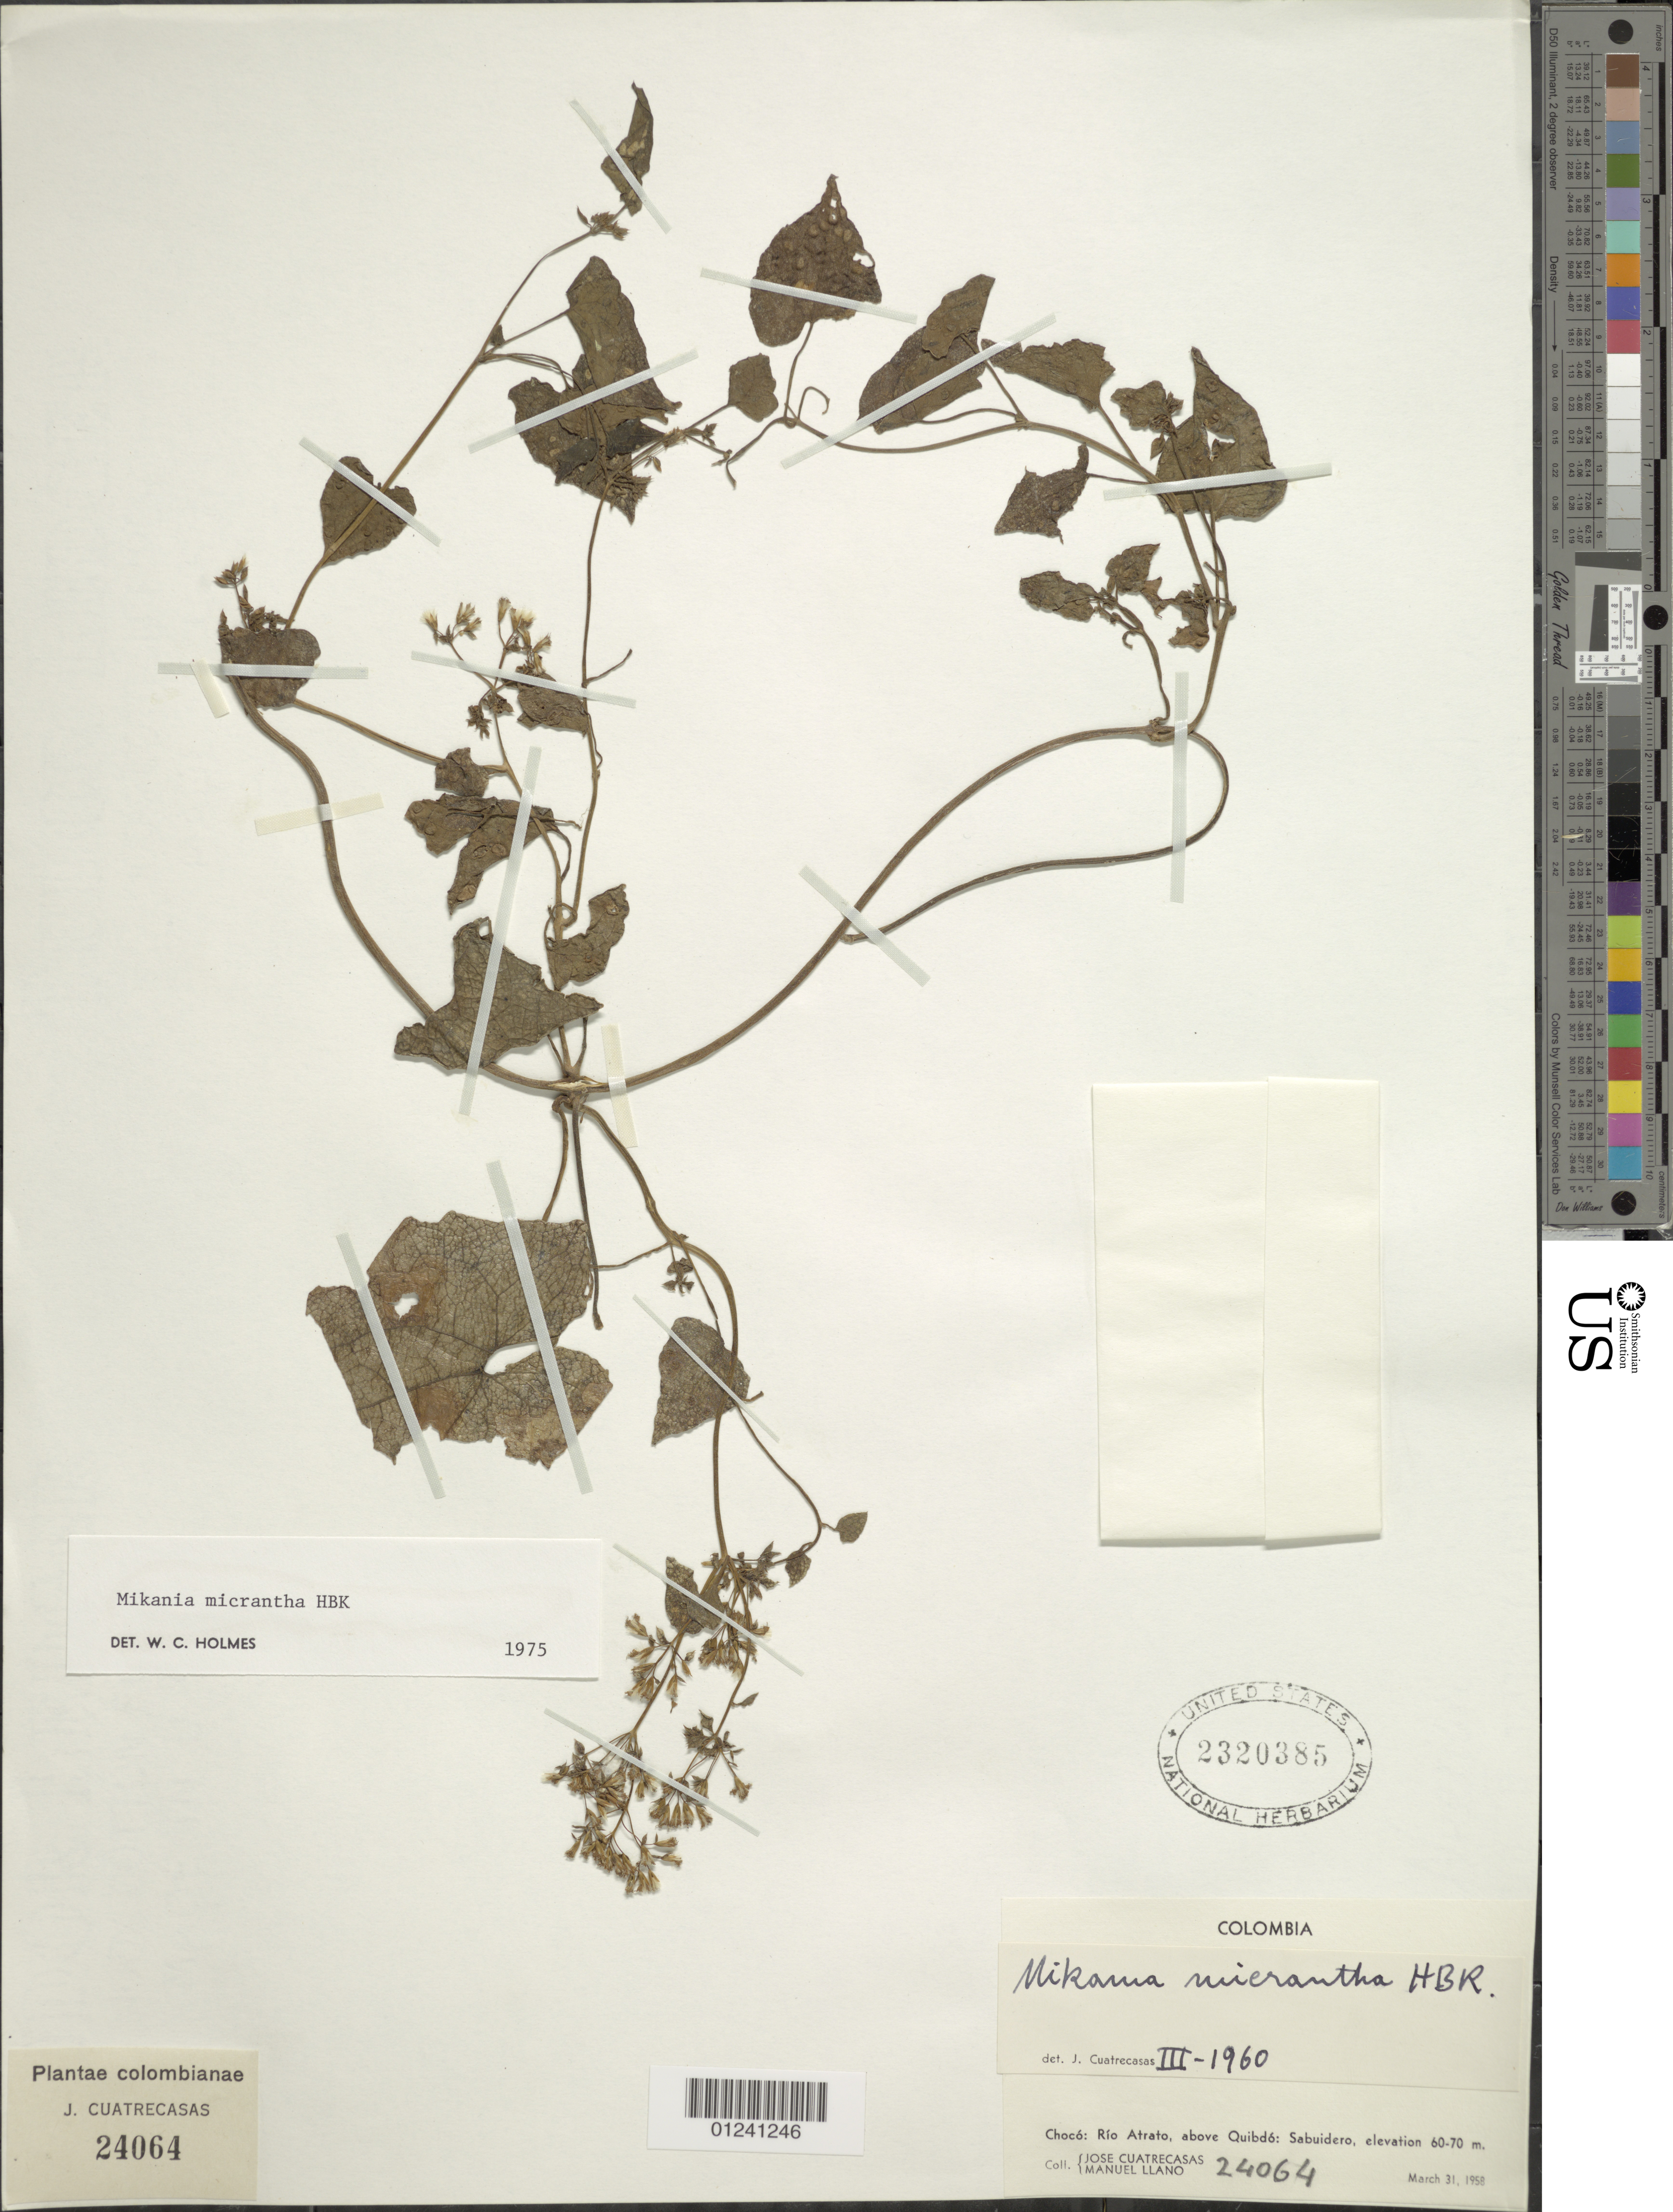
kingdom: Plantae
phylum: Tracheophyta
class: Magnoliopsida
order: Asterales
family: Asteraceae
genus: Mikania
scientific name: Mikania micrantha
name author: Kunth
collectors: J. Cuatrecasas & M. Llano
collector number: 24064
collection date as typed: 31 Mar 1958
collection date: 1958-03-31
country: Colombia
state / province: Chocó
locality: Rio Atrato, above Quibdo, Sabuidero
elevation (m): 60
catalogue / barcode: US 2320385